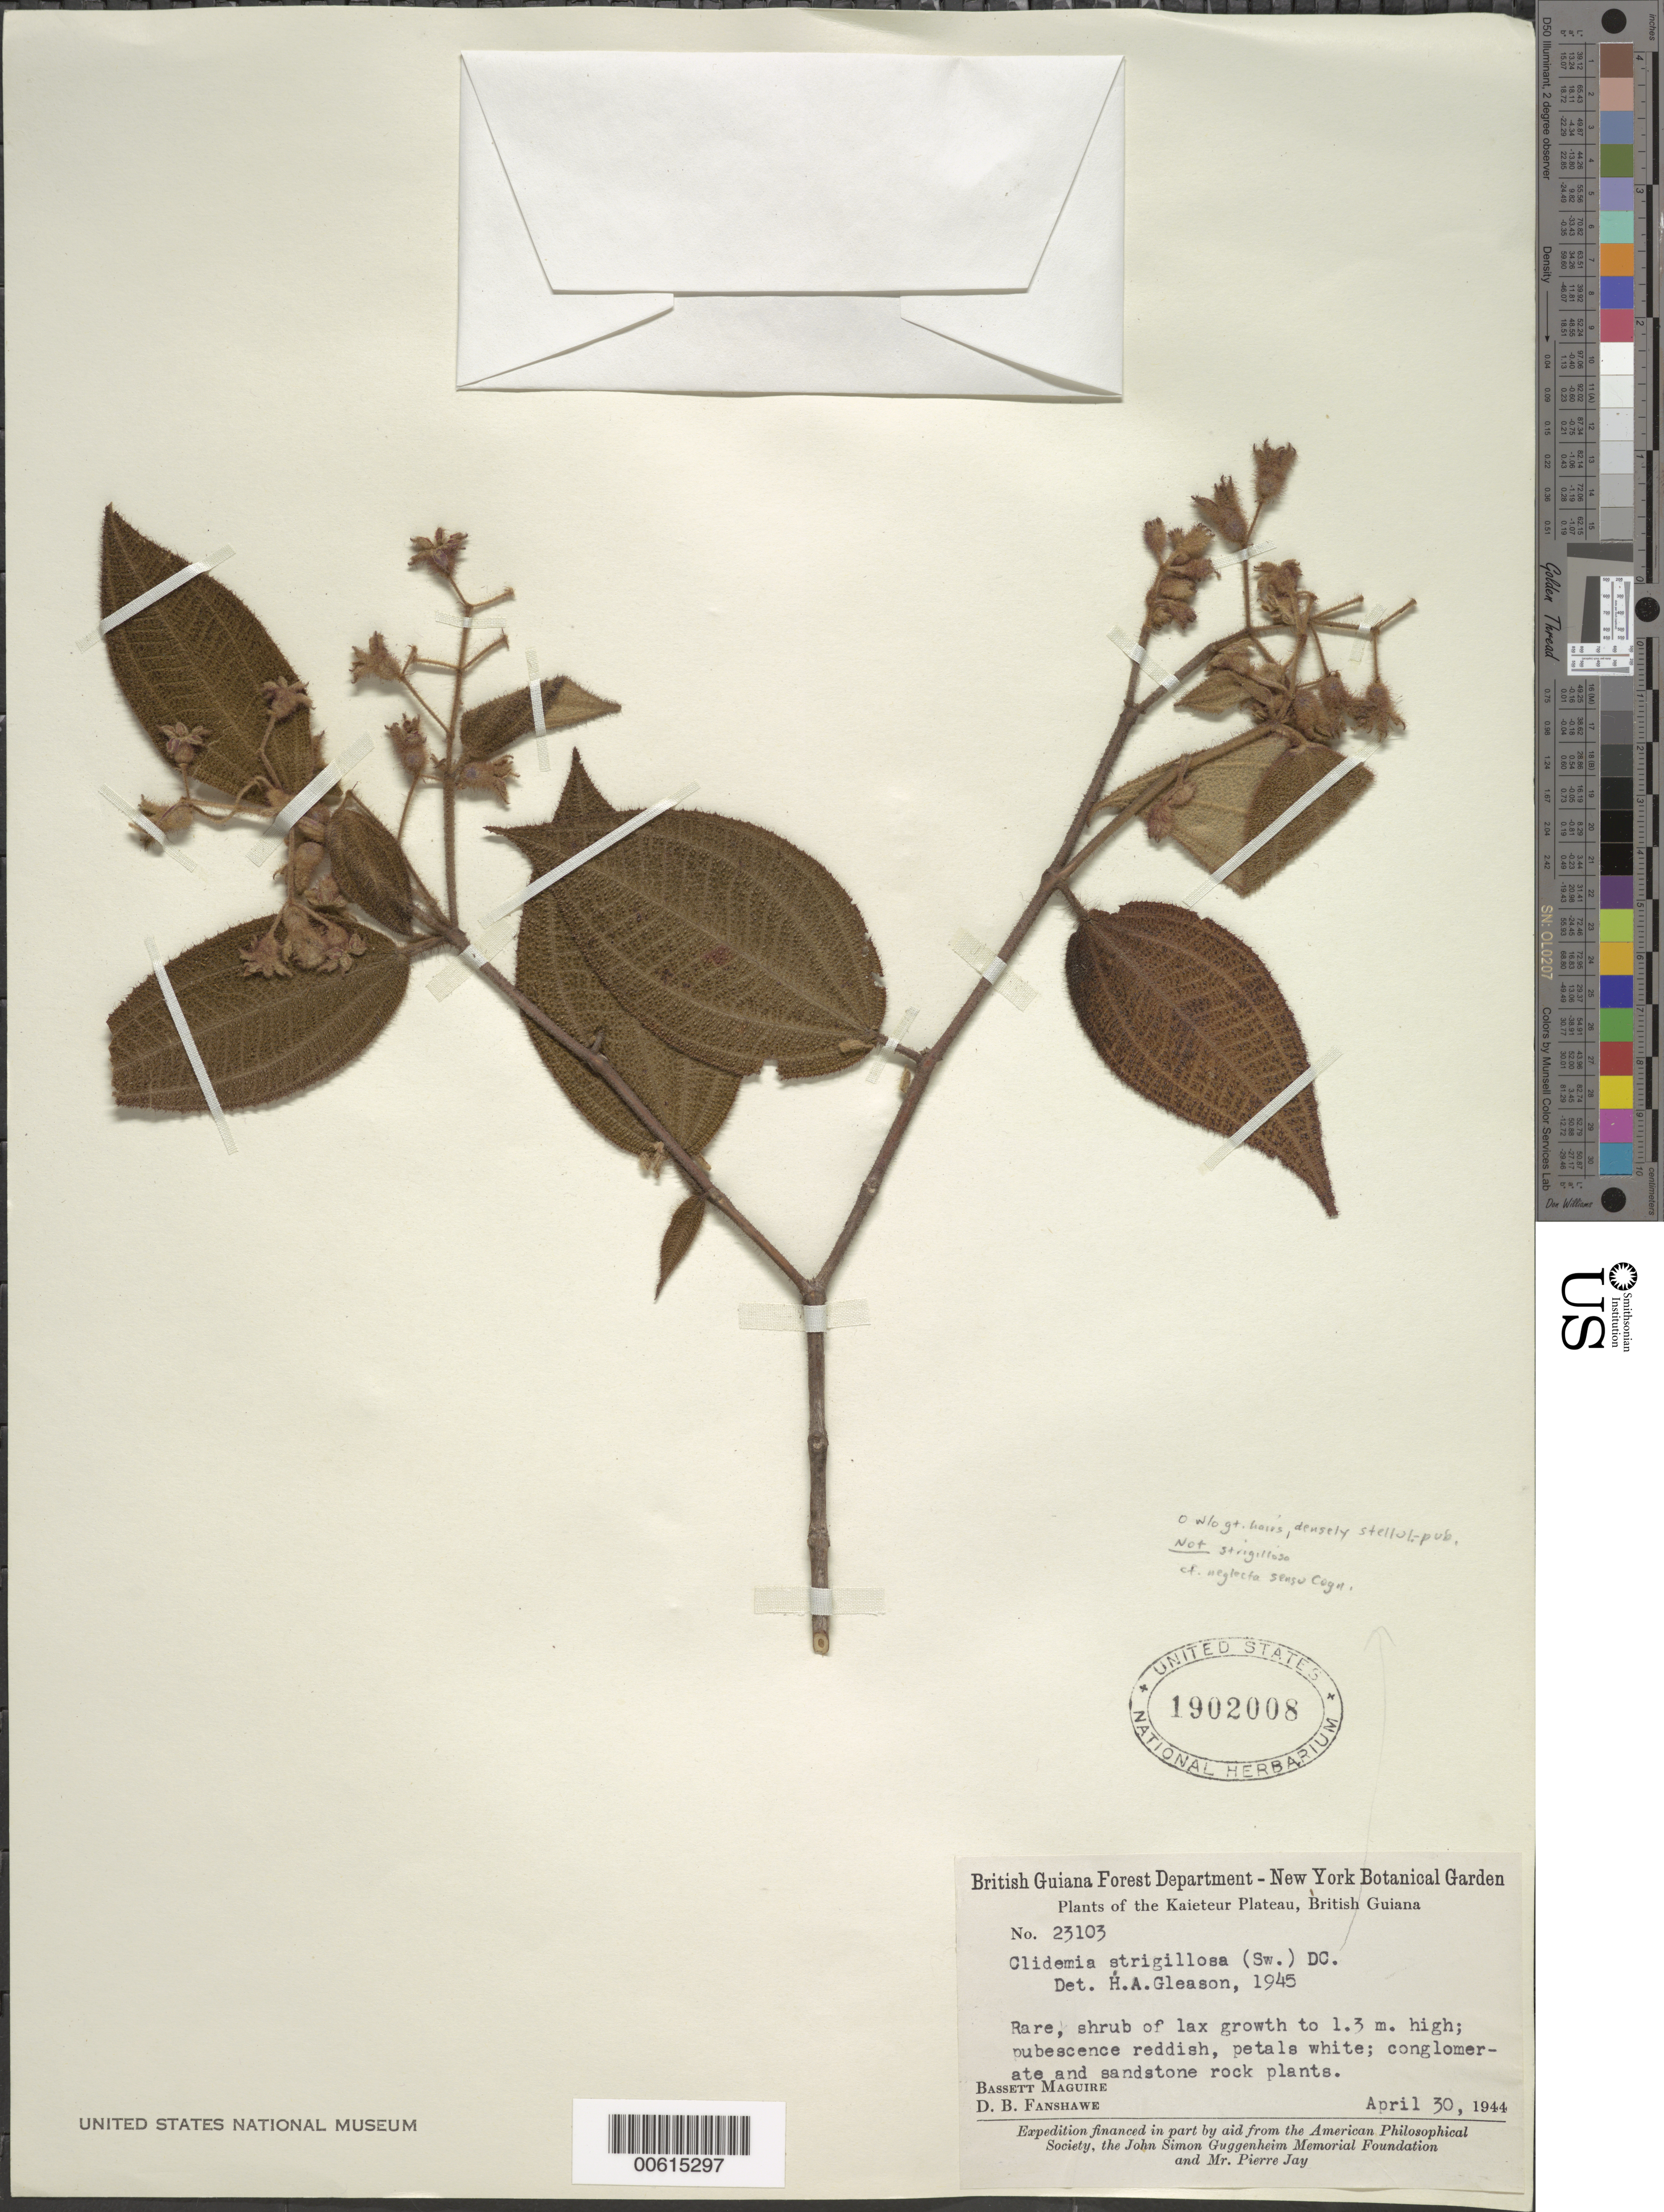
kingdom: Plantae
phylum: Tracheophyta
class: Magnoliopsida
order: Myrtales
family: Melastomataceae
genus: Clidemia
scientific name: Clidemia neglecta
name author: D. Don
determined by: Gleason, H. A.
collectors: B. Maguire & D. B. Fanshawe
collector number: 23103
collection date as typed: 30-Apr-44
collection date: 1944-04-30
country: Guyana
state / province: Potaro-Siparuni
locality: Kaieteur National Park; Kaieteur Plateau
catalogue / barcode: US 1902008